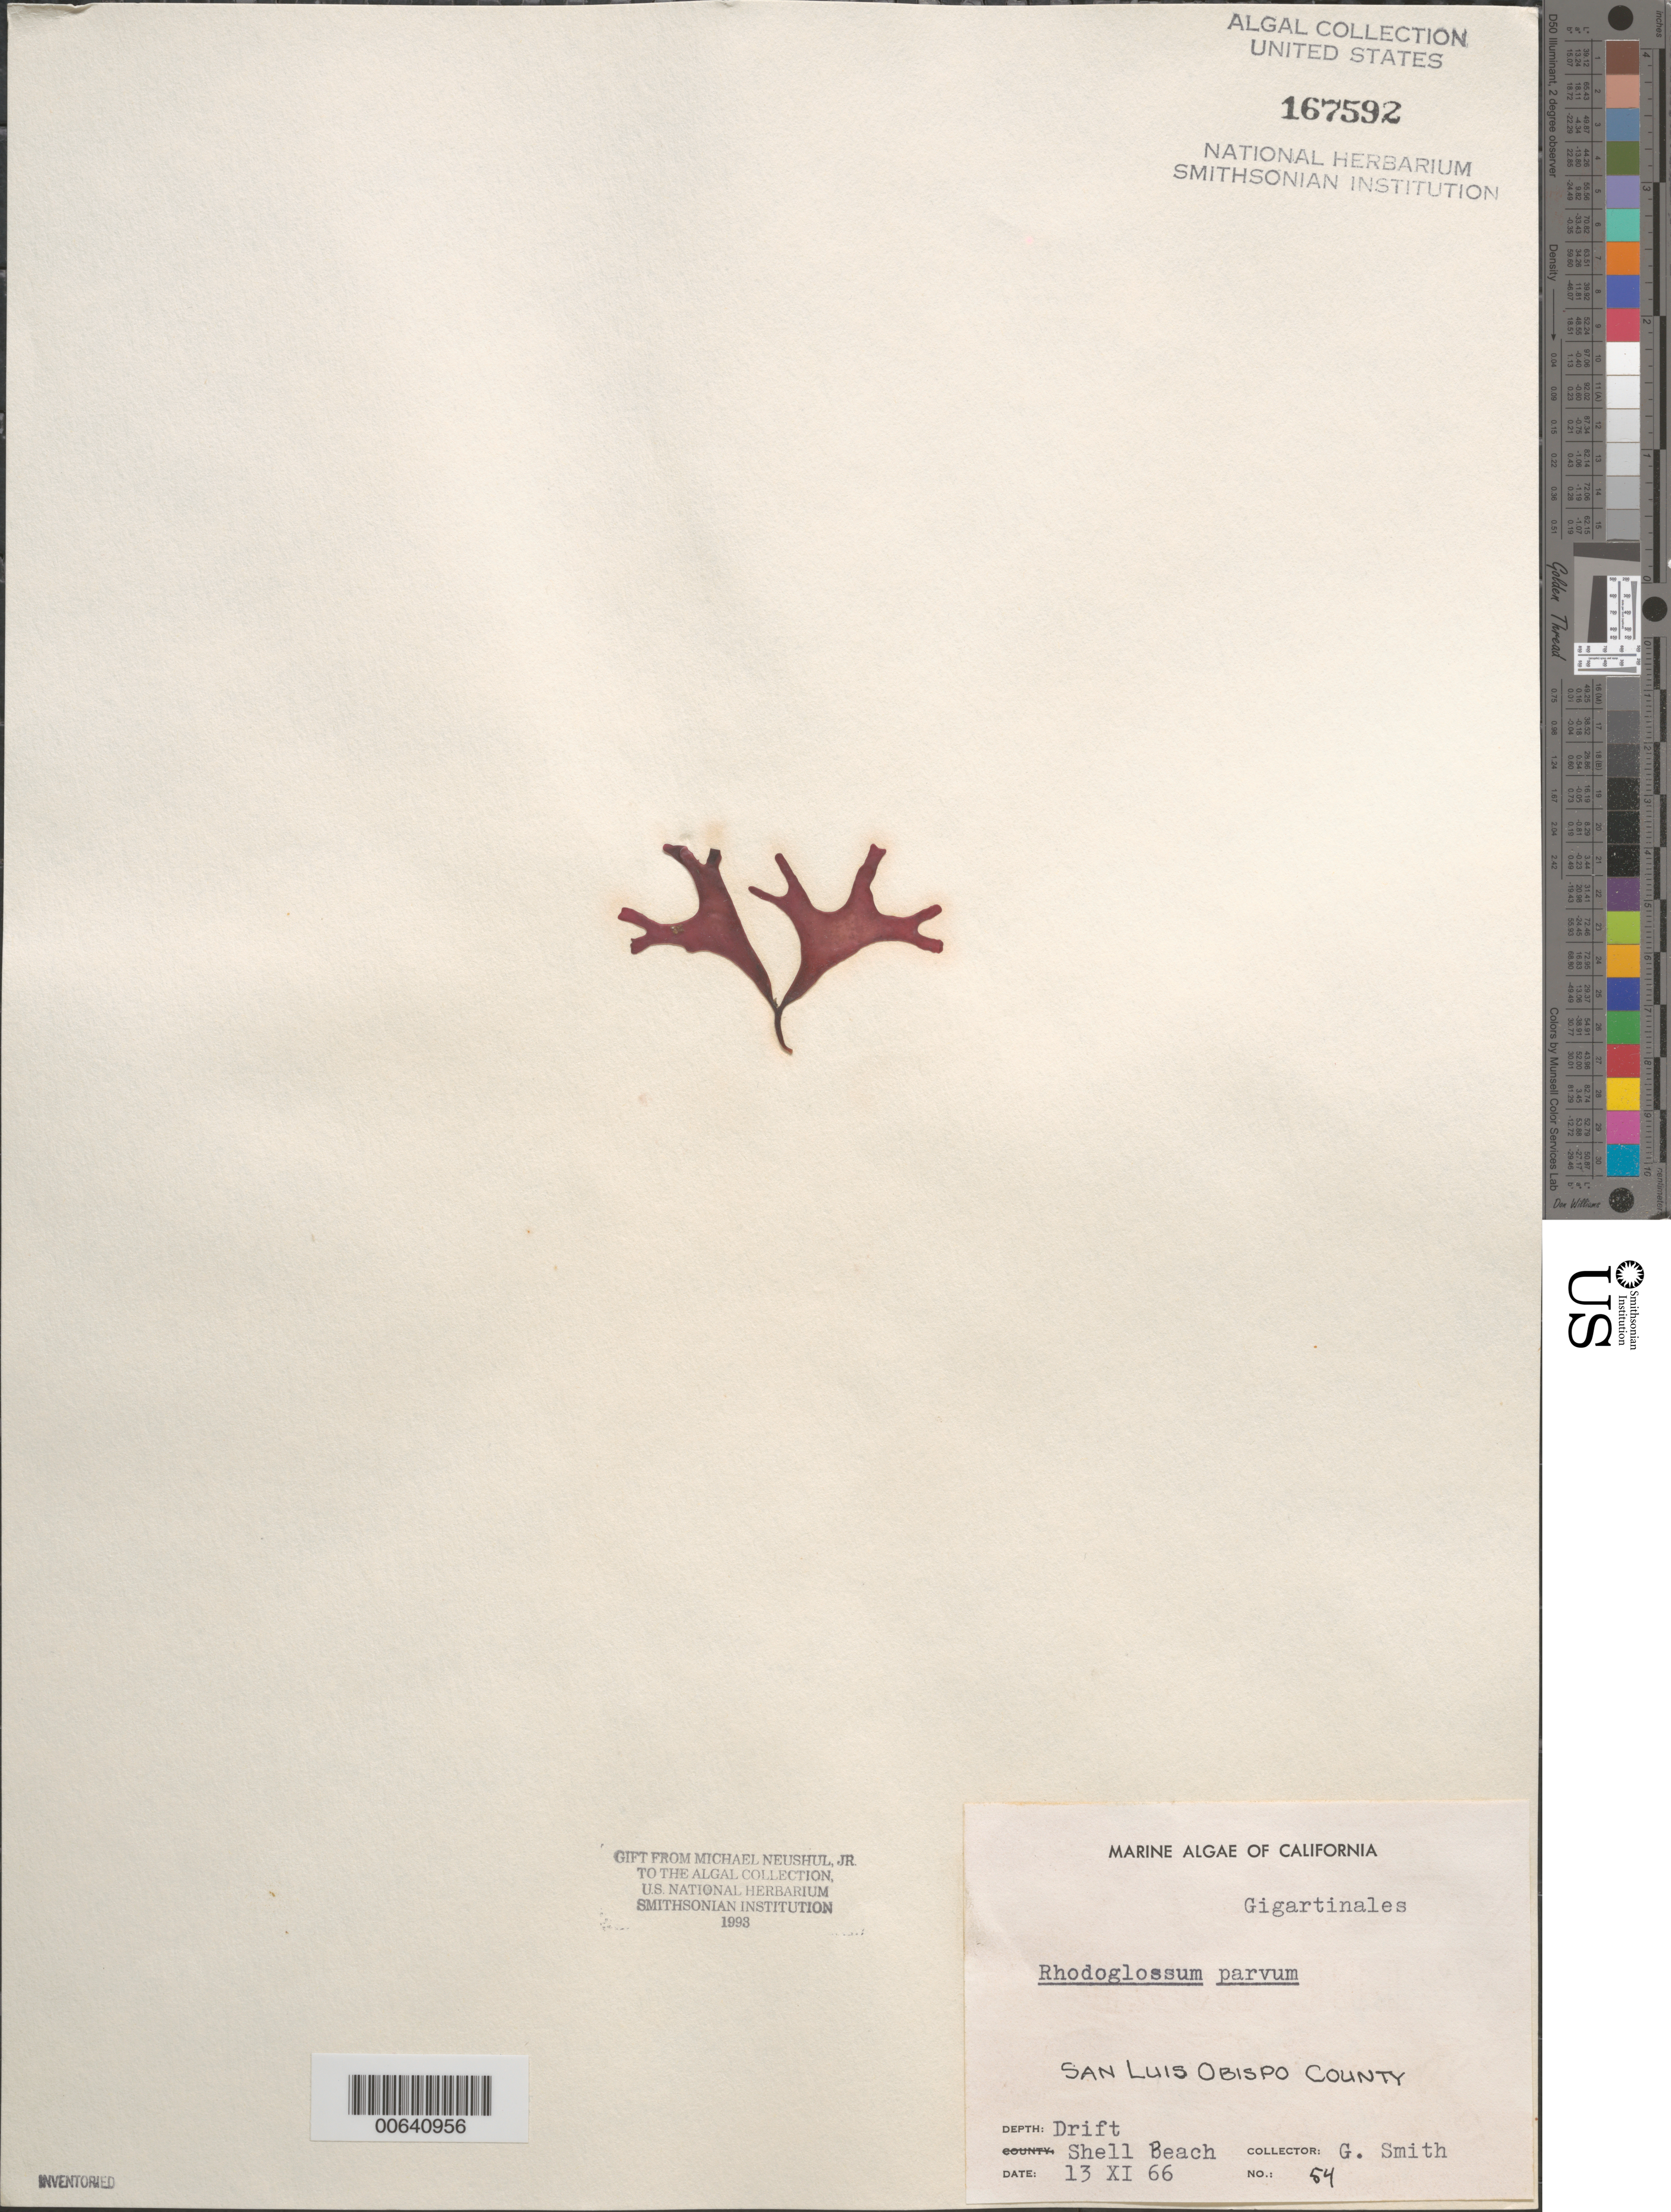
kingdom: Plantae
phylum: Rhodophyta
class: Florideophyceae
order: Gigartinales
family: Gigartinaceae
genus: Mazzaella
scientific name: Mazzaella parva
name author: (G.M. Sm. & Hollenb.) Hughey et al.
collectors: G. Smith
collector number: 54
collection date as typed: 13 Nov 1966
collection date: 1966-11-13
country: United States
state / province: California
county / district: San Luis Obispo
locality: Shell Beach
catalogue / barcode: US 167592